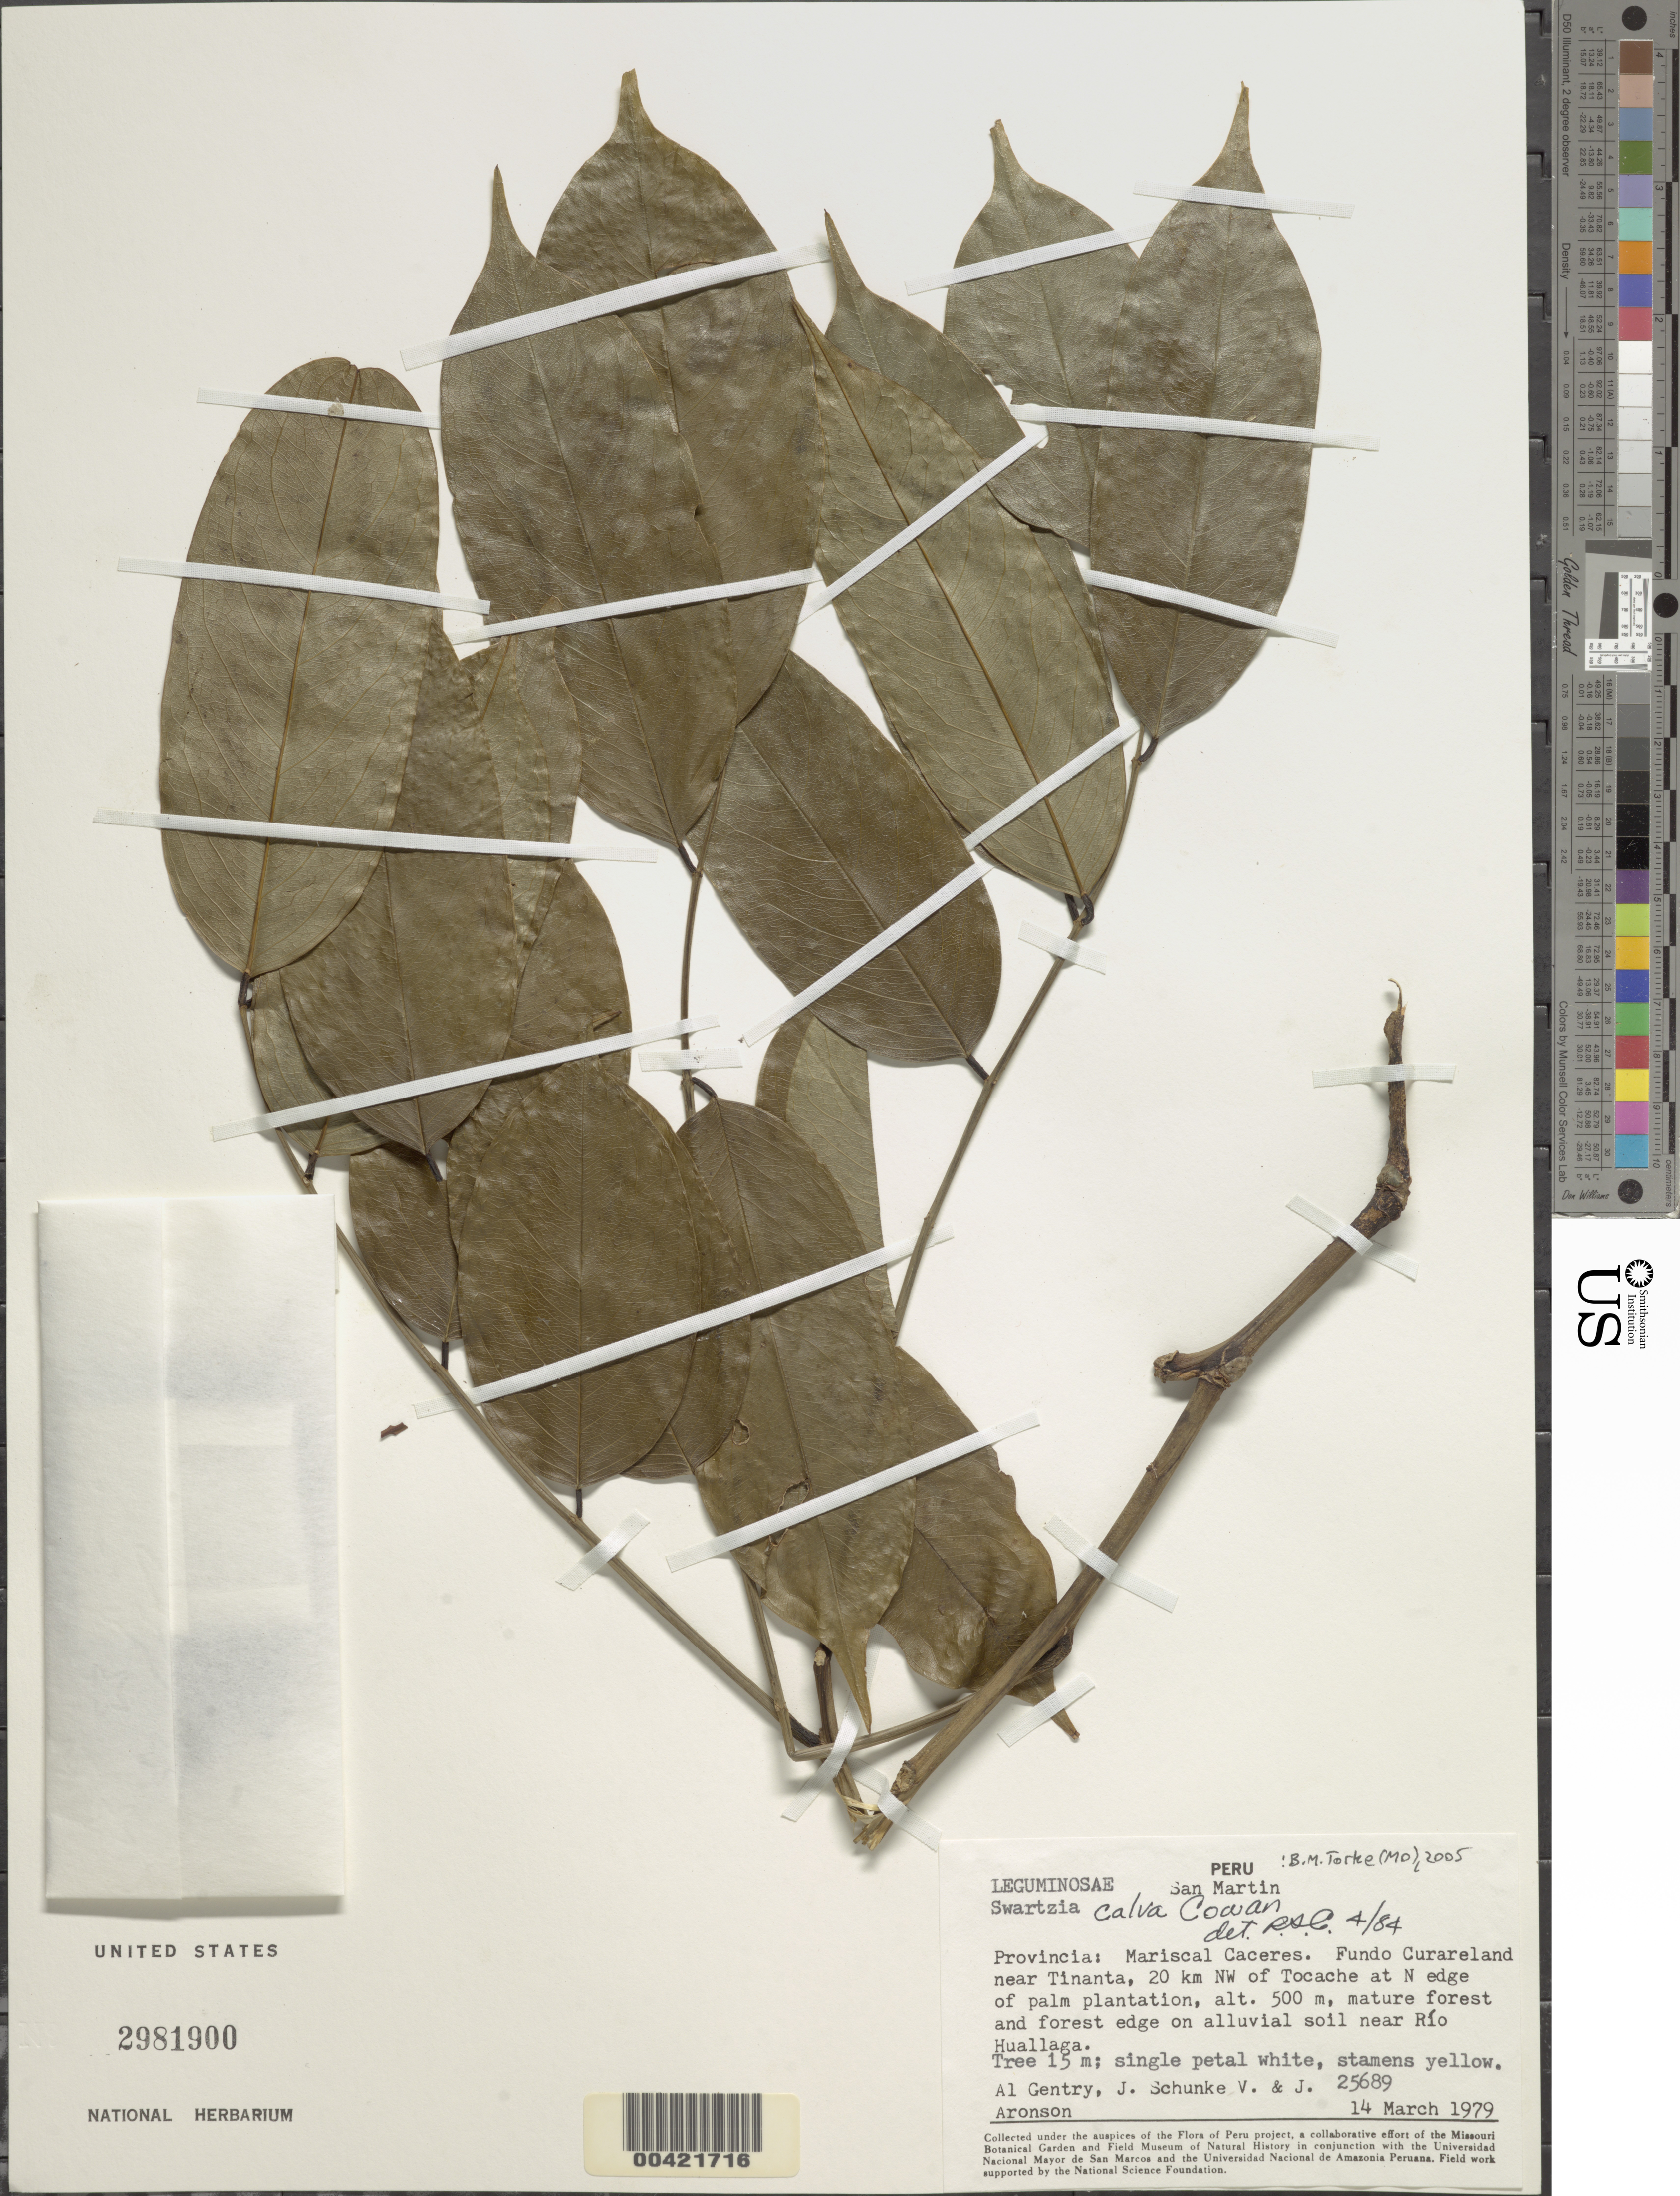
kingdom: Plantae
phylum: Tracheophyta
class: Magnoliopsida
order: Fabales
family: Fabaceae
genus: Swartzia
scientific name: Swartzia calva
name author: R.S. Cowan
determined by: Cowan, R. S.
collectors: A. H. Gentry, J. M. Schunke & J. Aronson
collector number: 25689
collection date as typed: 14 Mar 1979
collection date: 1979-03-14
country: Peru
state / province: San Martín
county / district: Mariscal Cáceres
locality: Tinanta, near; fundo curareland, 20 km nw of tocache at n edge of palm plantation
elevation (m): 500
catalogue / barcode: US 2981900